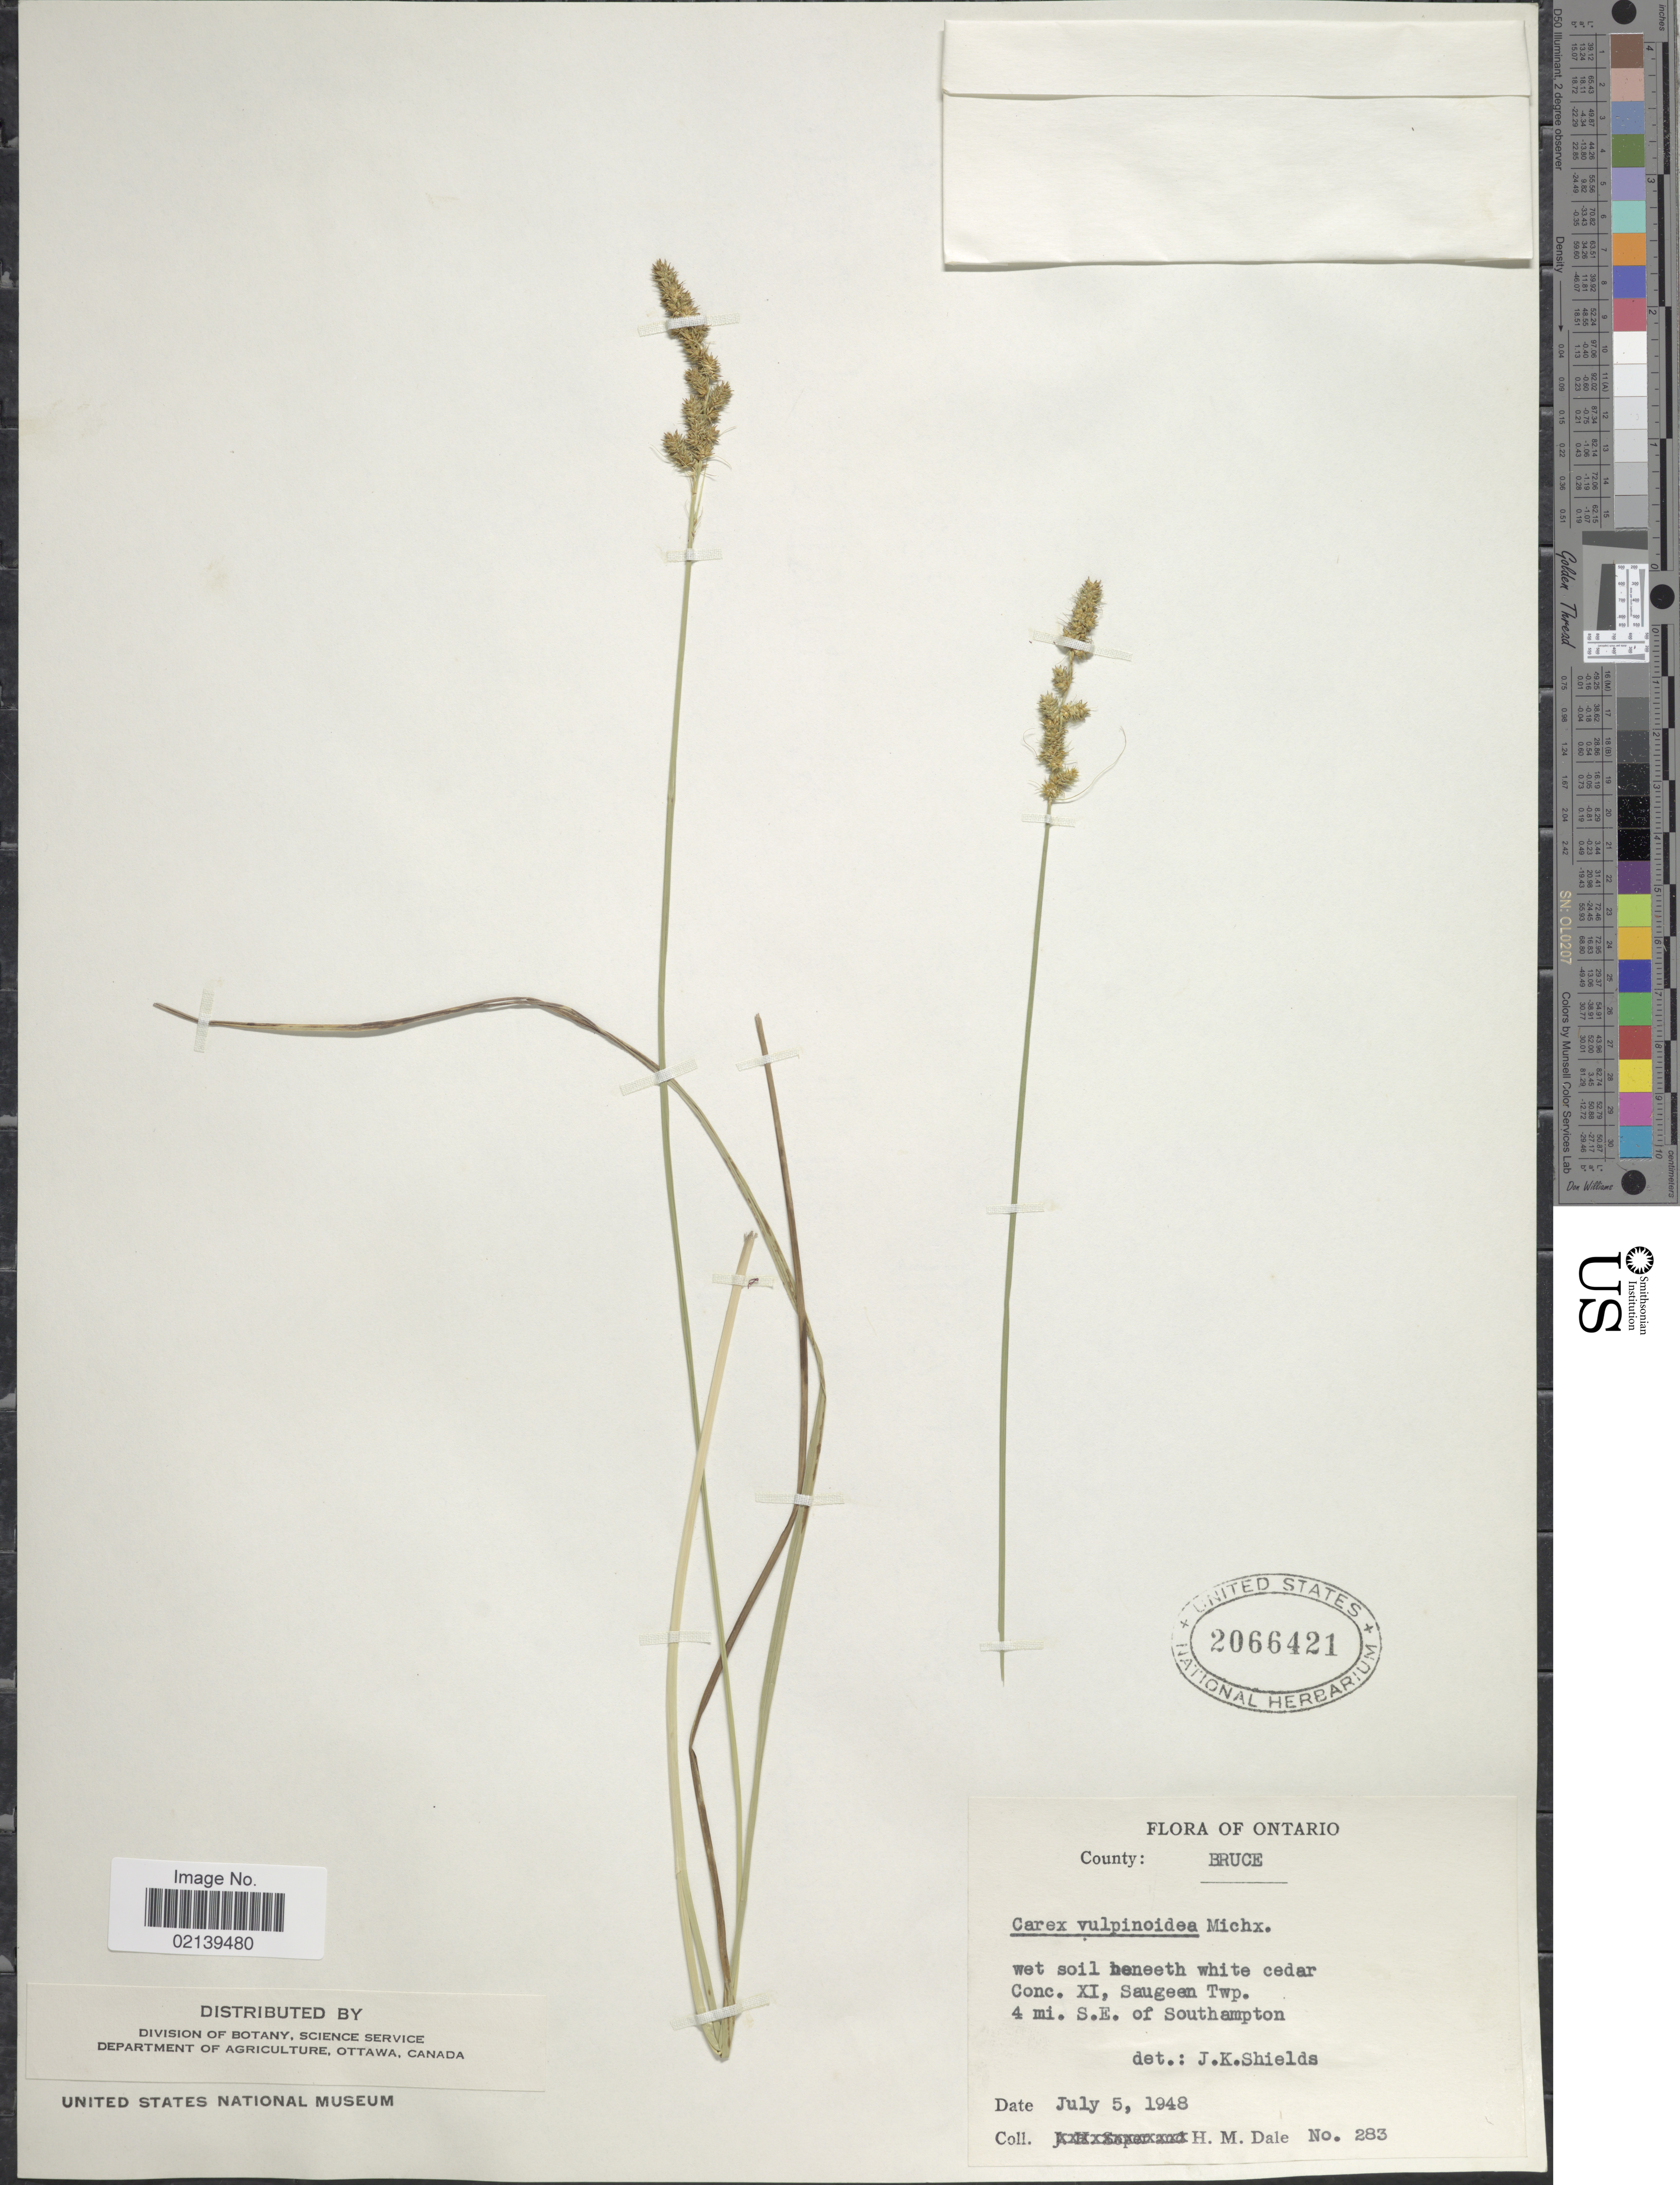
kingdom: Plantae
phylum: Tracheophyta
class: Liliopsida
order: Poales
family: Cyperaceae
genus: Carex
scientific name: Carex vulpinoidea Michx.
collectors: H. M. Dale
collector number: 283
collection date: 1948-07-05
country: Canada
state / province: Ontario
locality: County: Bruce, Wet soil beneeth white cedar Conc. XI Saugeen Twp., 4 mi. S.E. of Southampton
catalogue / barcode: US 2066421